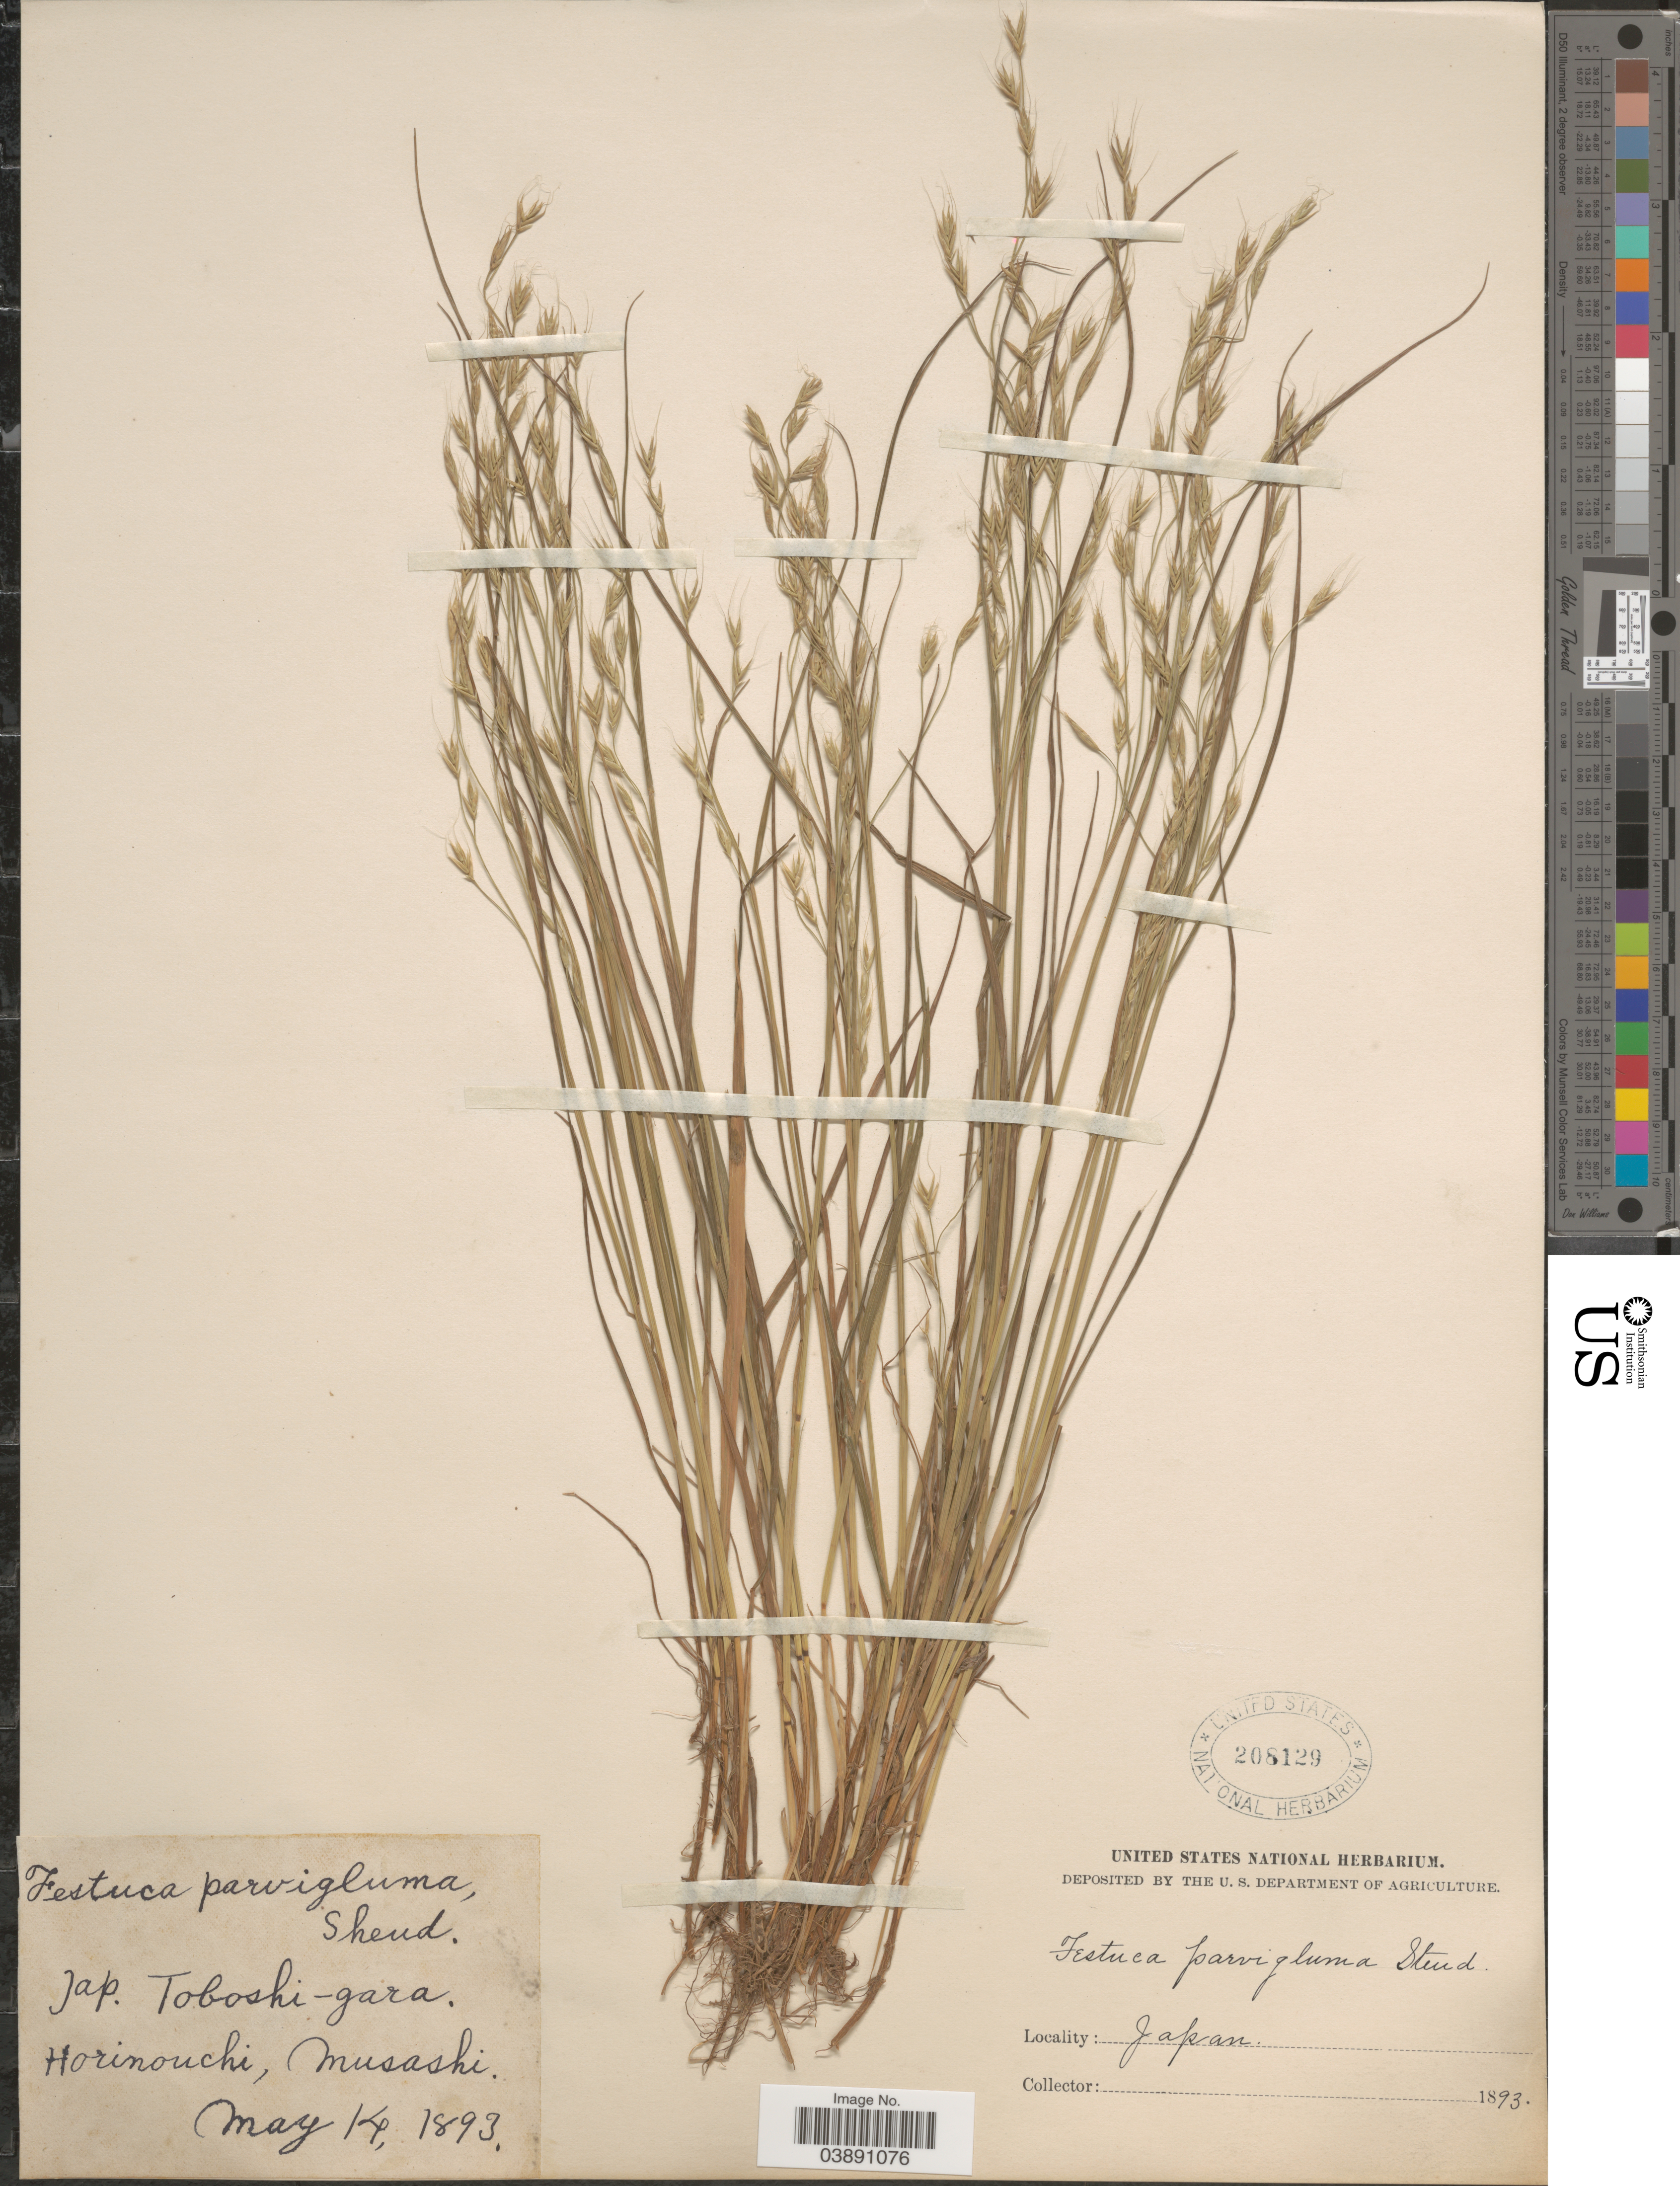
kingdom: Plantae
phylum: Tracheophyta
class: Liliopsida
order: Poales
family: Poaceae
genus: Festuca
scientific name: Festuca parvigluma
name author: Steud.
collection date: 1893-05-14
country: Japan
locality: Horinouchi, Musashi.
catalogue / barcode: US 208129